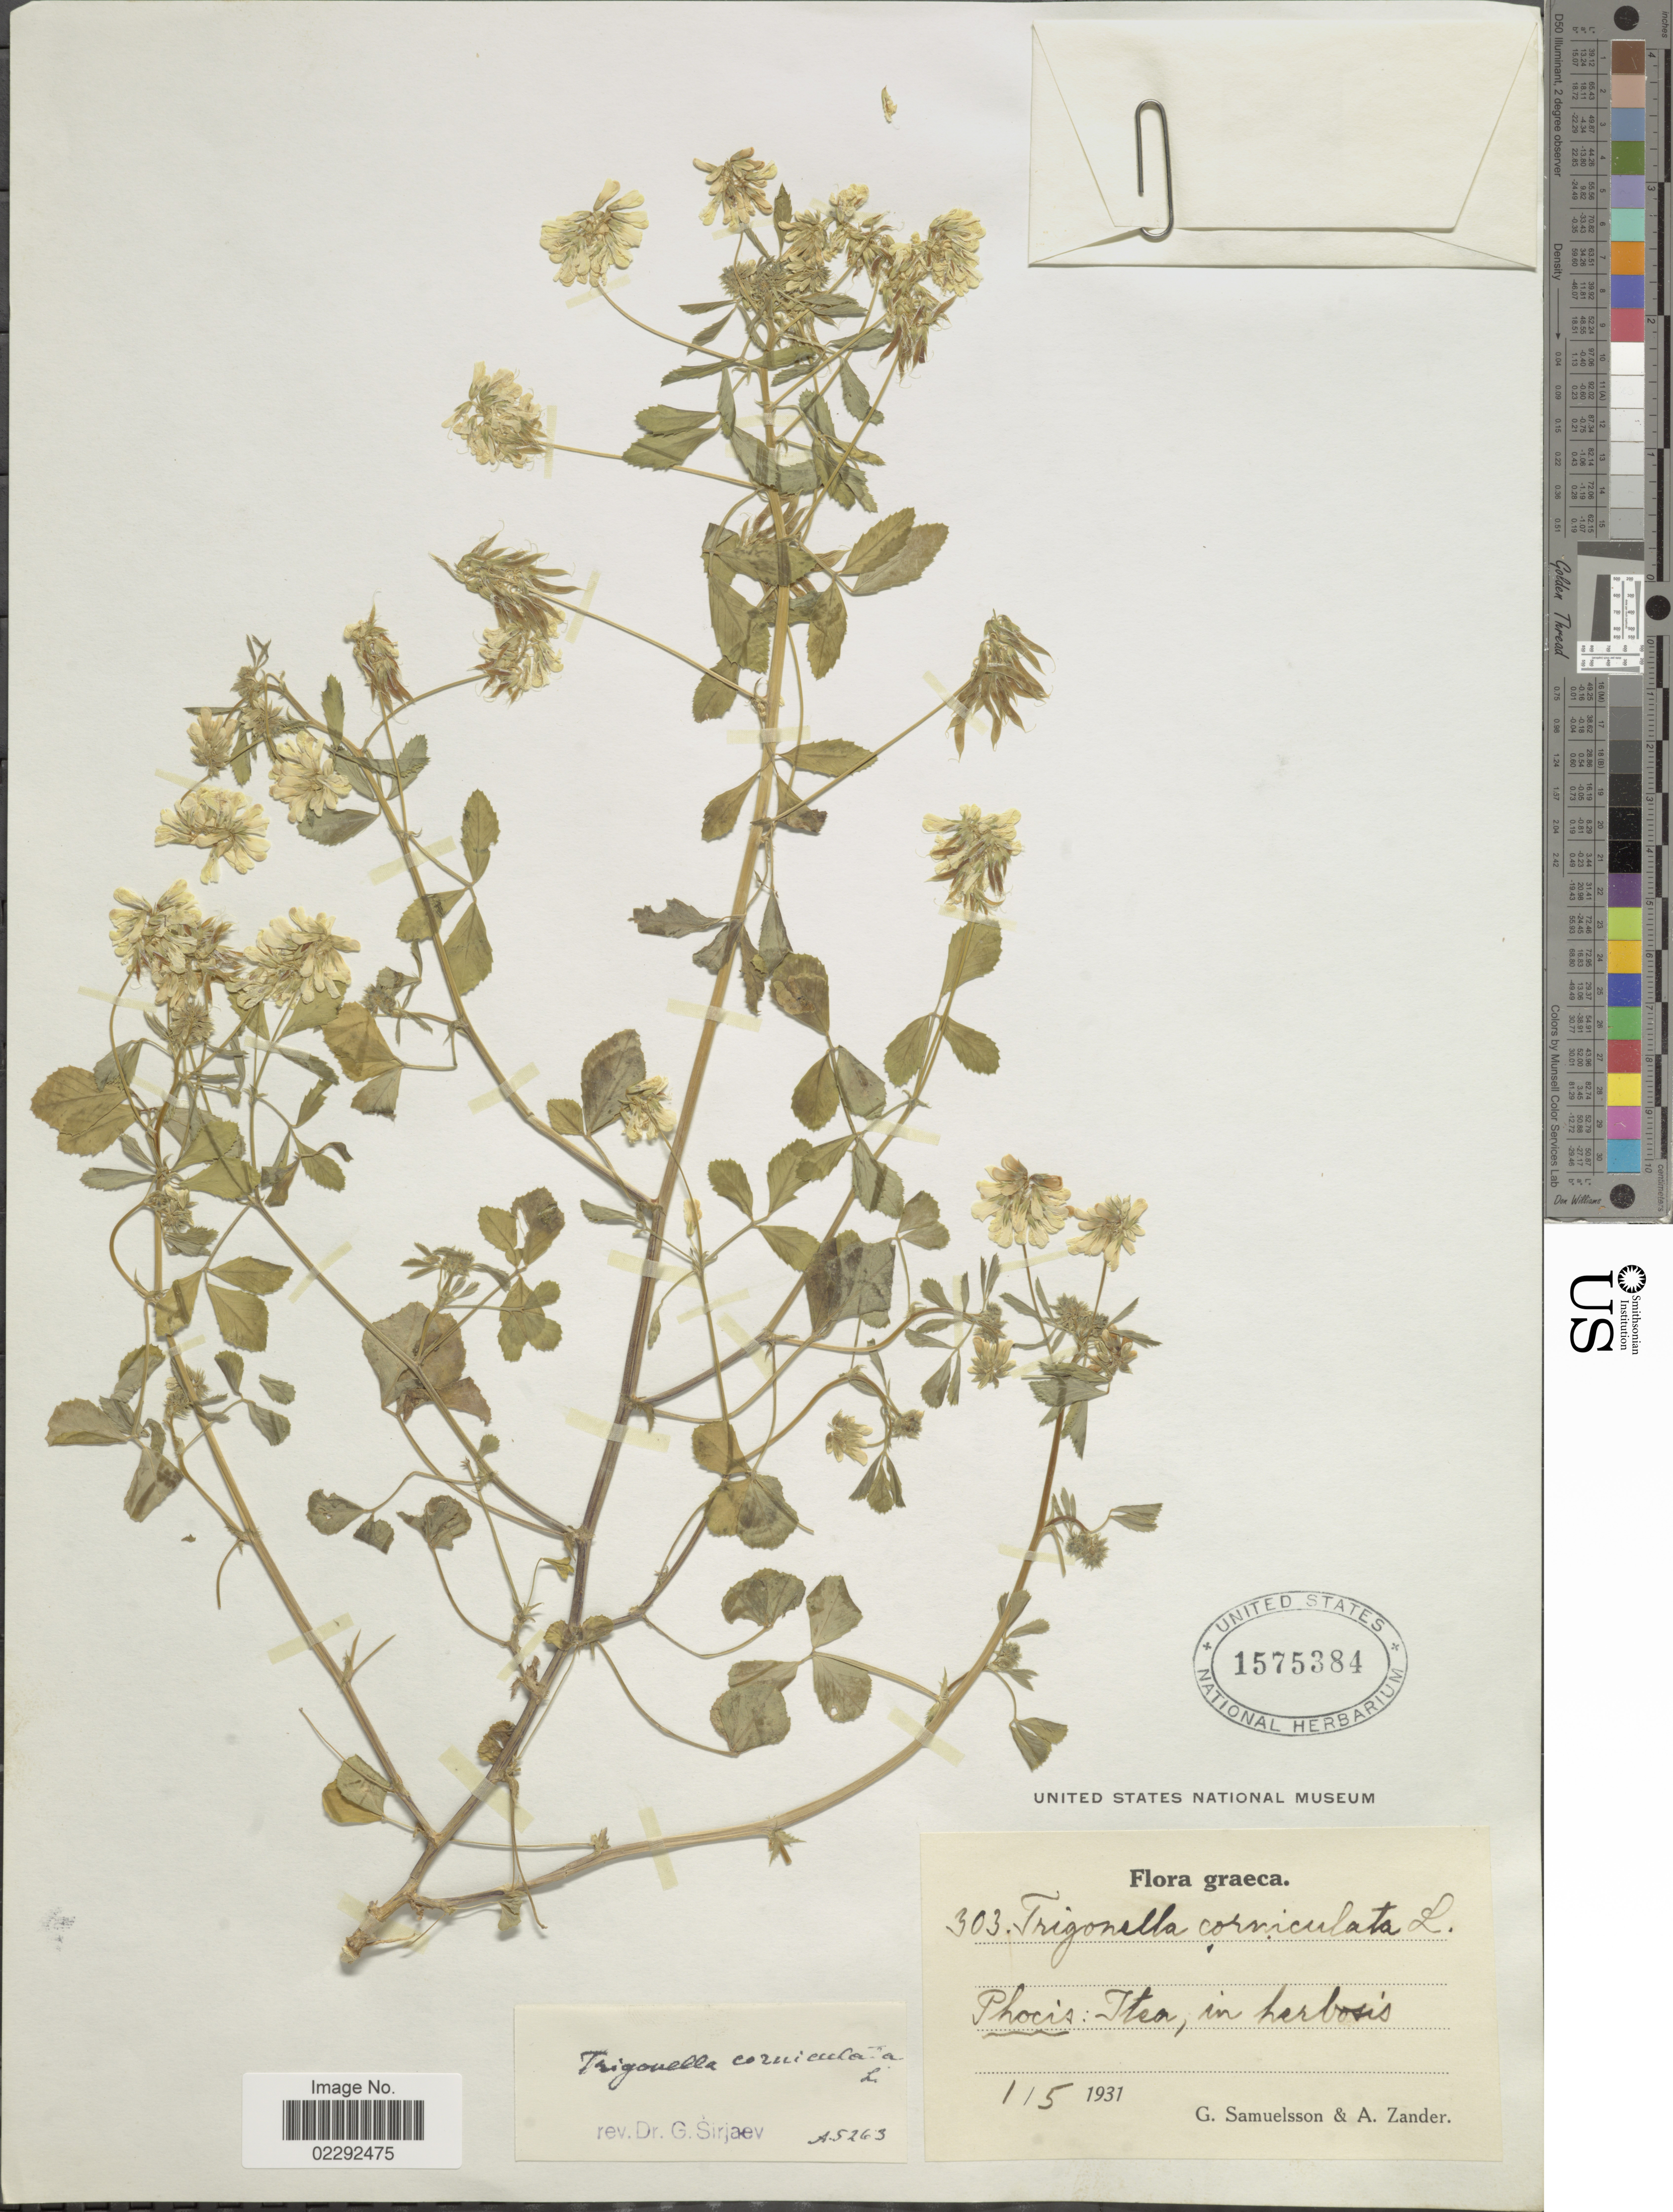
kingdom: Plantae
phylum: Tracheophyta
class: Magnoliopsida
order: Fabales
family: Fabaceae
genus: Trigonella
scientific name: Trigonella corniculata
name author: Sibth. & Sm.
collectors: G. Samuelsson & A. Zander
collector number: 303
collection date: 1931-05-01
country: Greece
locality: Phocis: Itea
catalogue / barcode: US 1575384